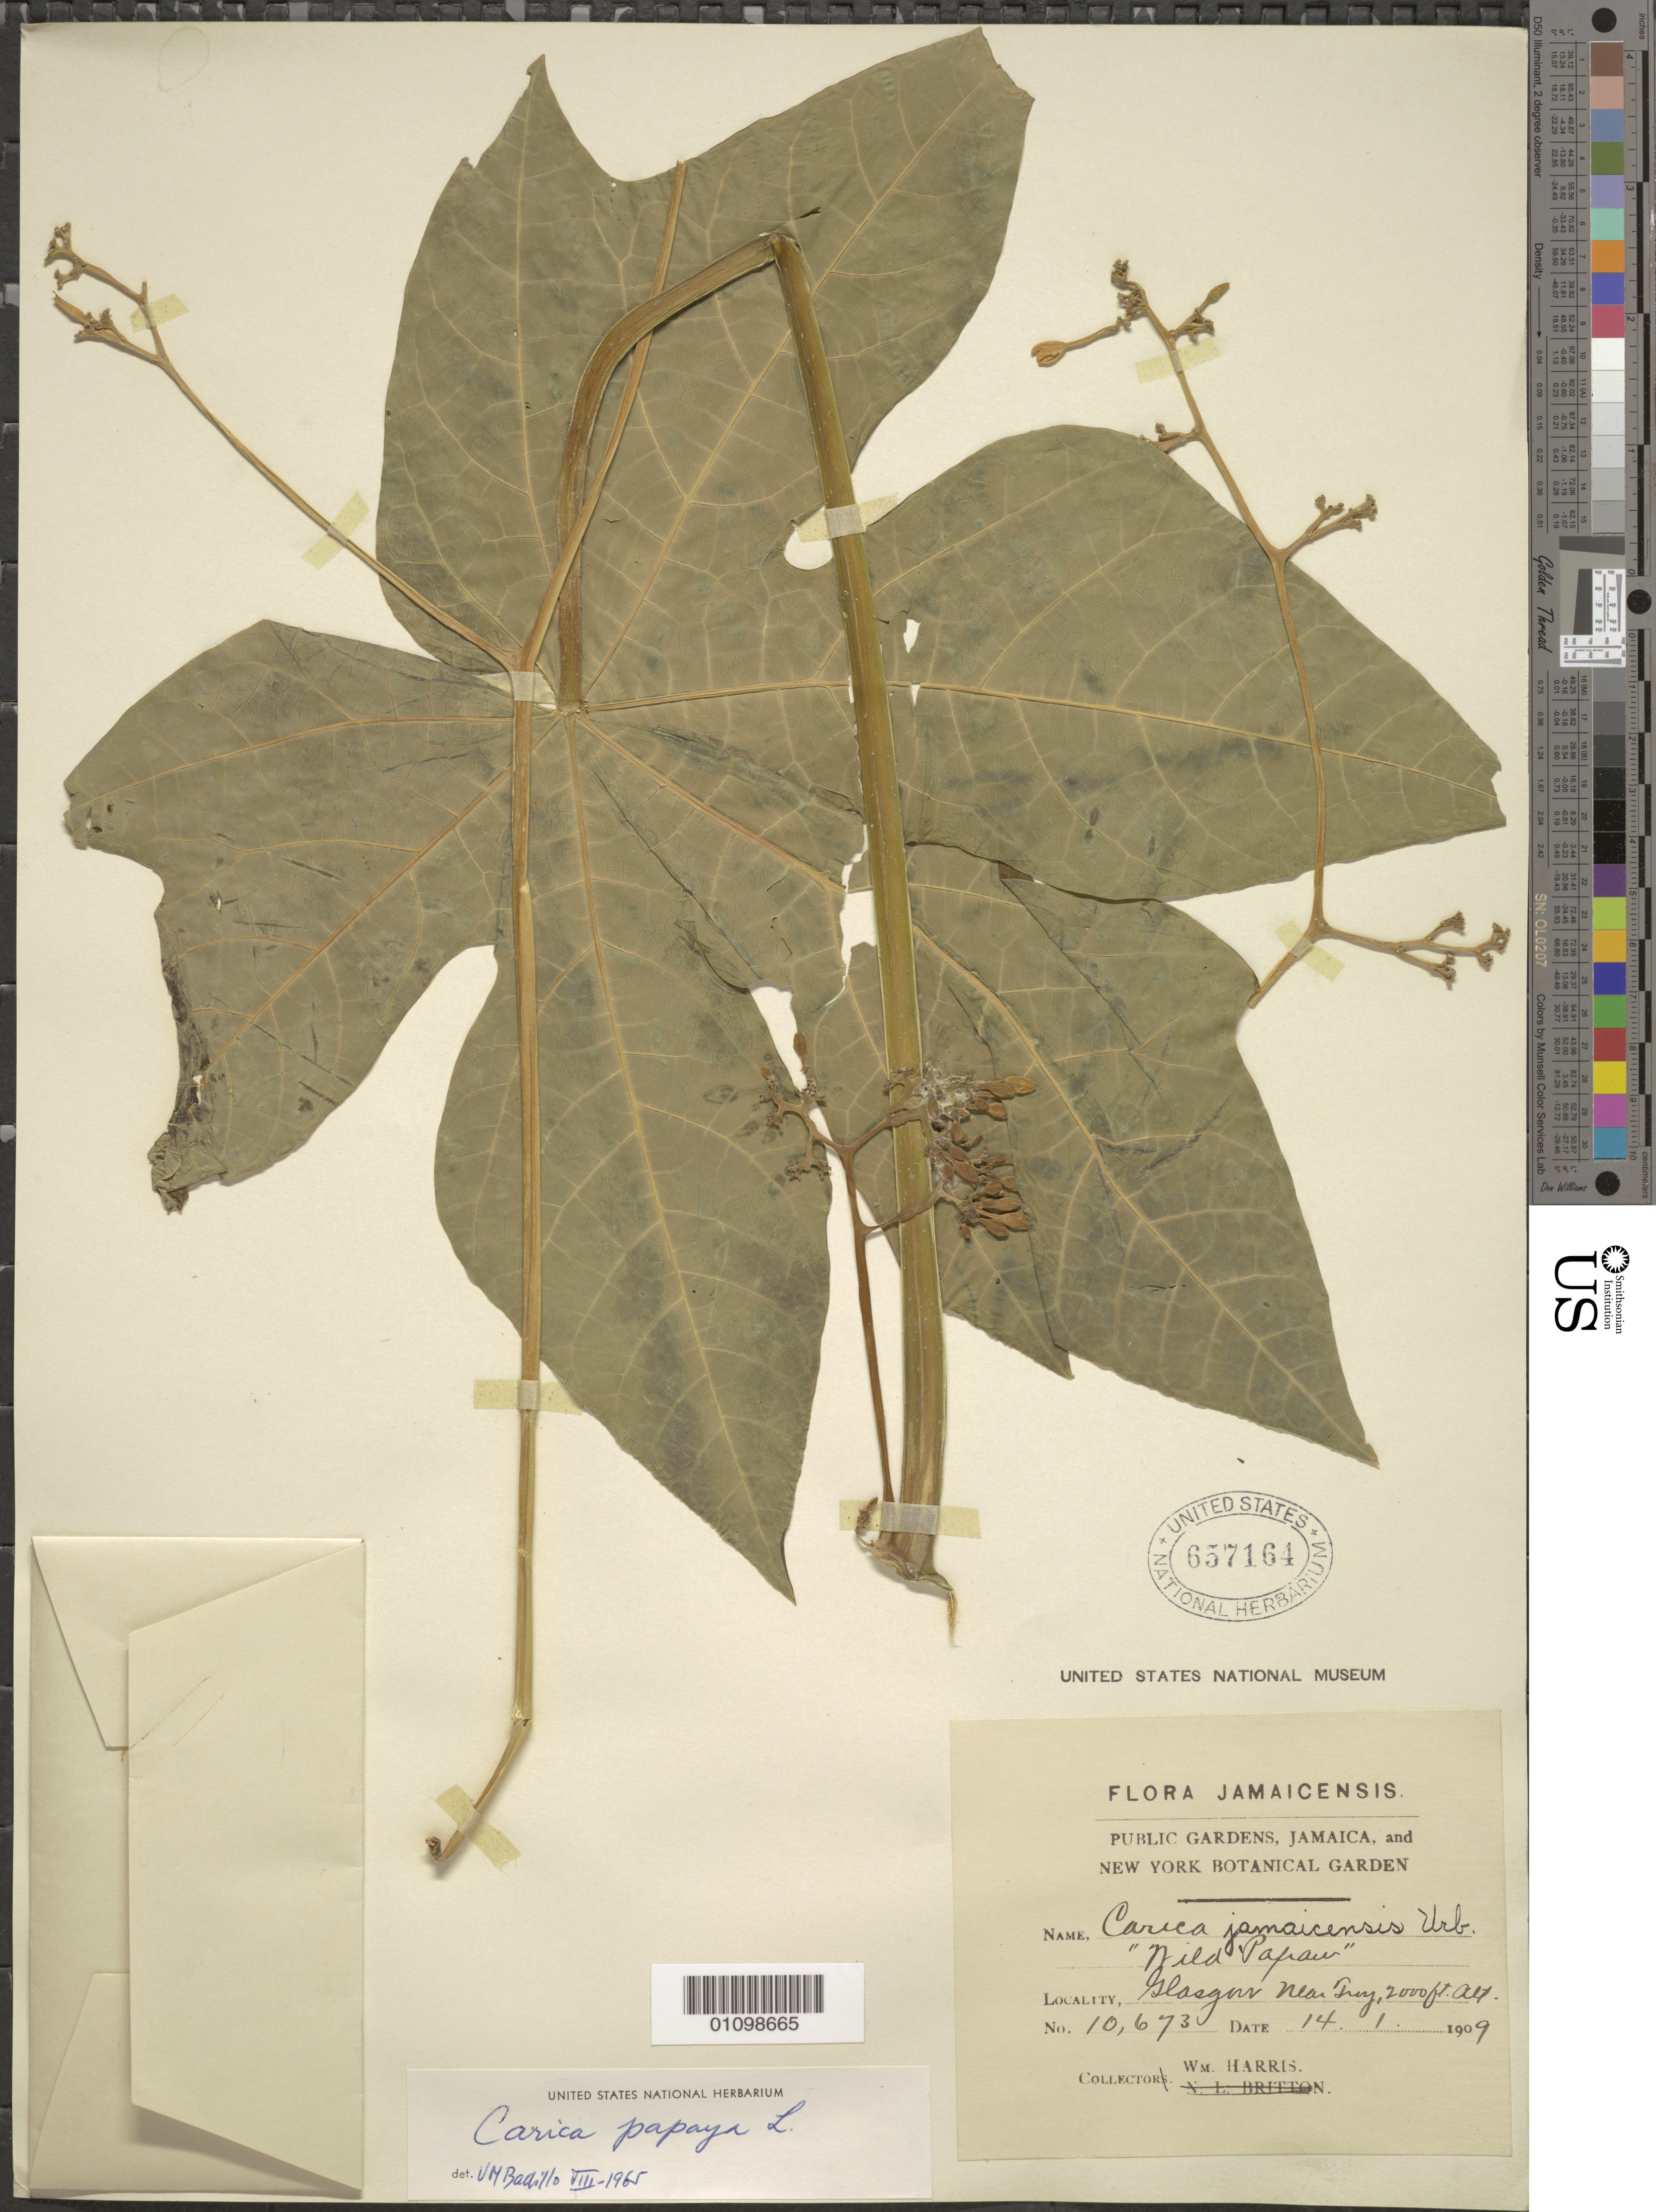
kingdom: Plantae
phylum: Tracheophyta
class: Magnoliopsida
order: Brassicales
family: Caricaceae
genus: Carica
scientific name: Carica papaya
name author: L.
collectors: W. Harris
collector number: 10673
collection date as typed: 14 Jan 1909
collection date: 1909-01-14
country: Jamaica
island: Jamaica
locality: Glasgers near Trey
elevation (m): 610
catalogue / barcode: US 657164